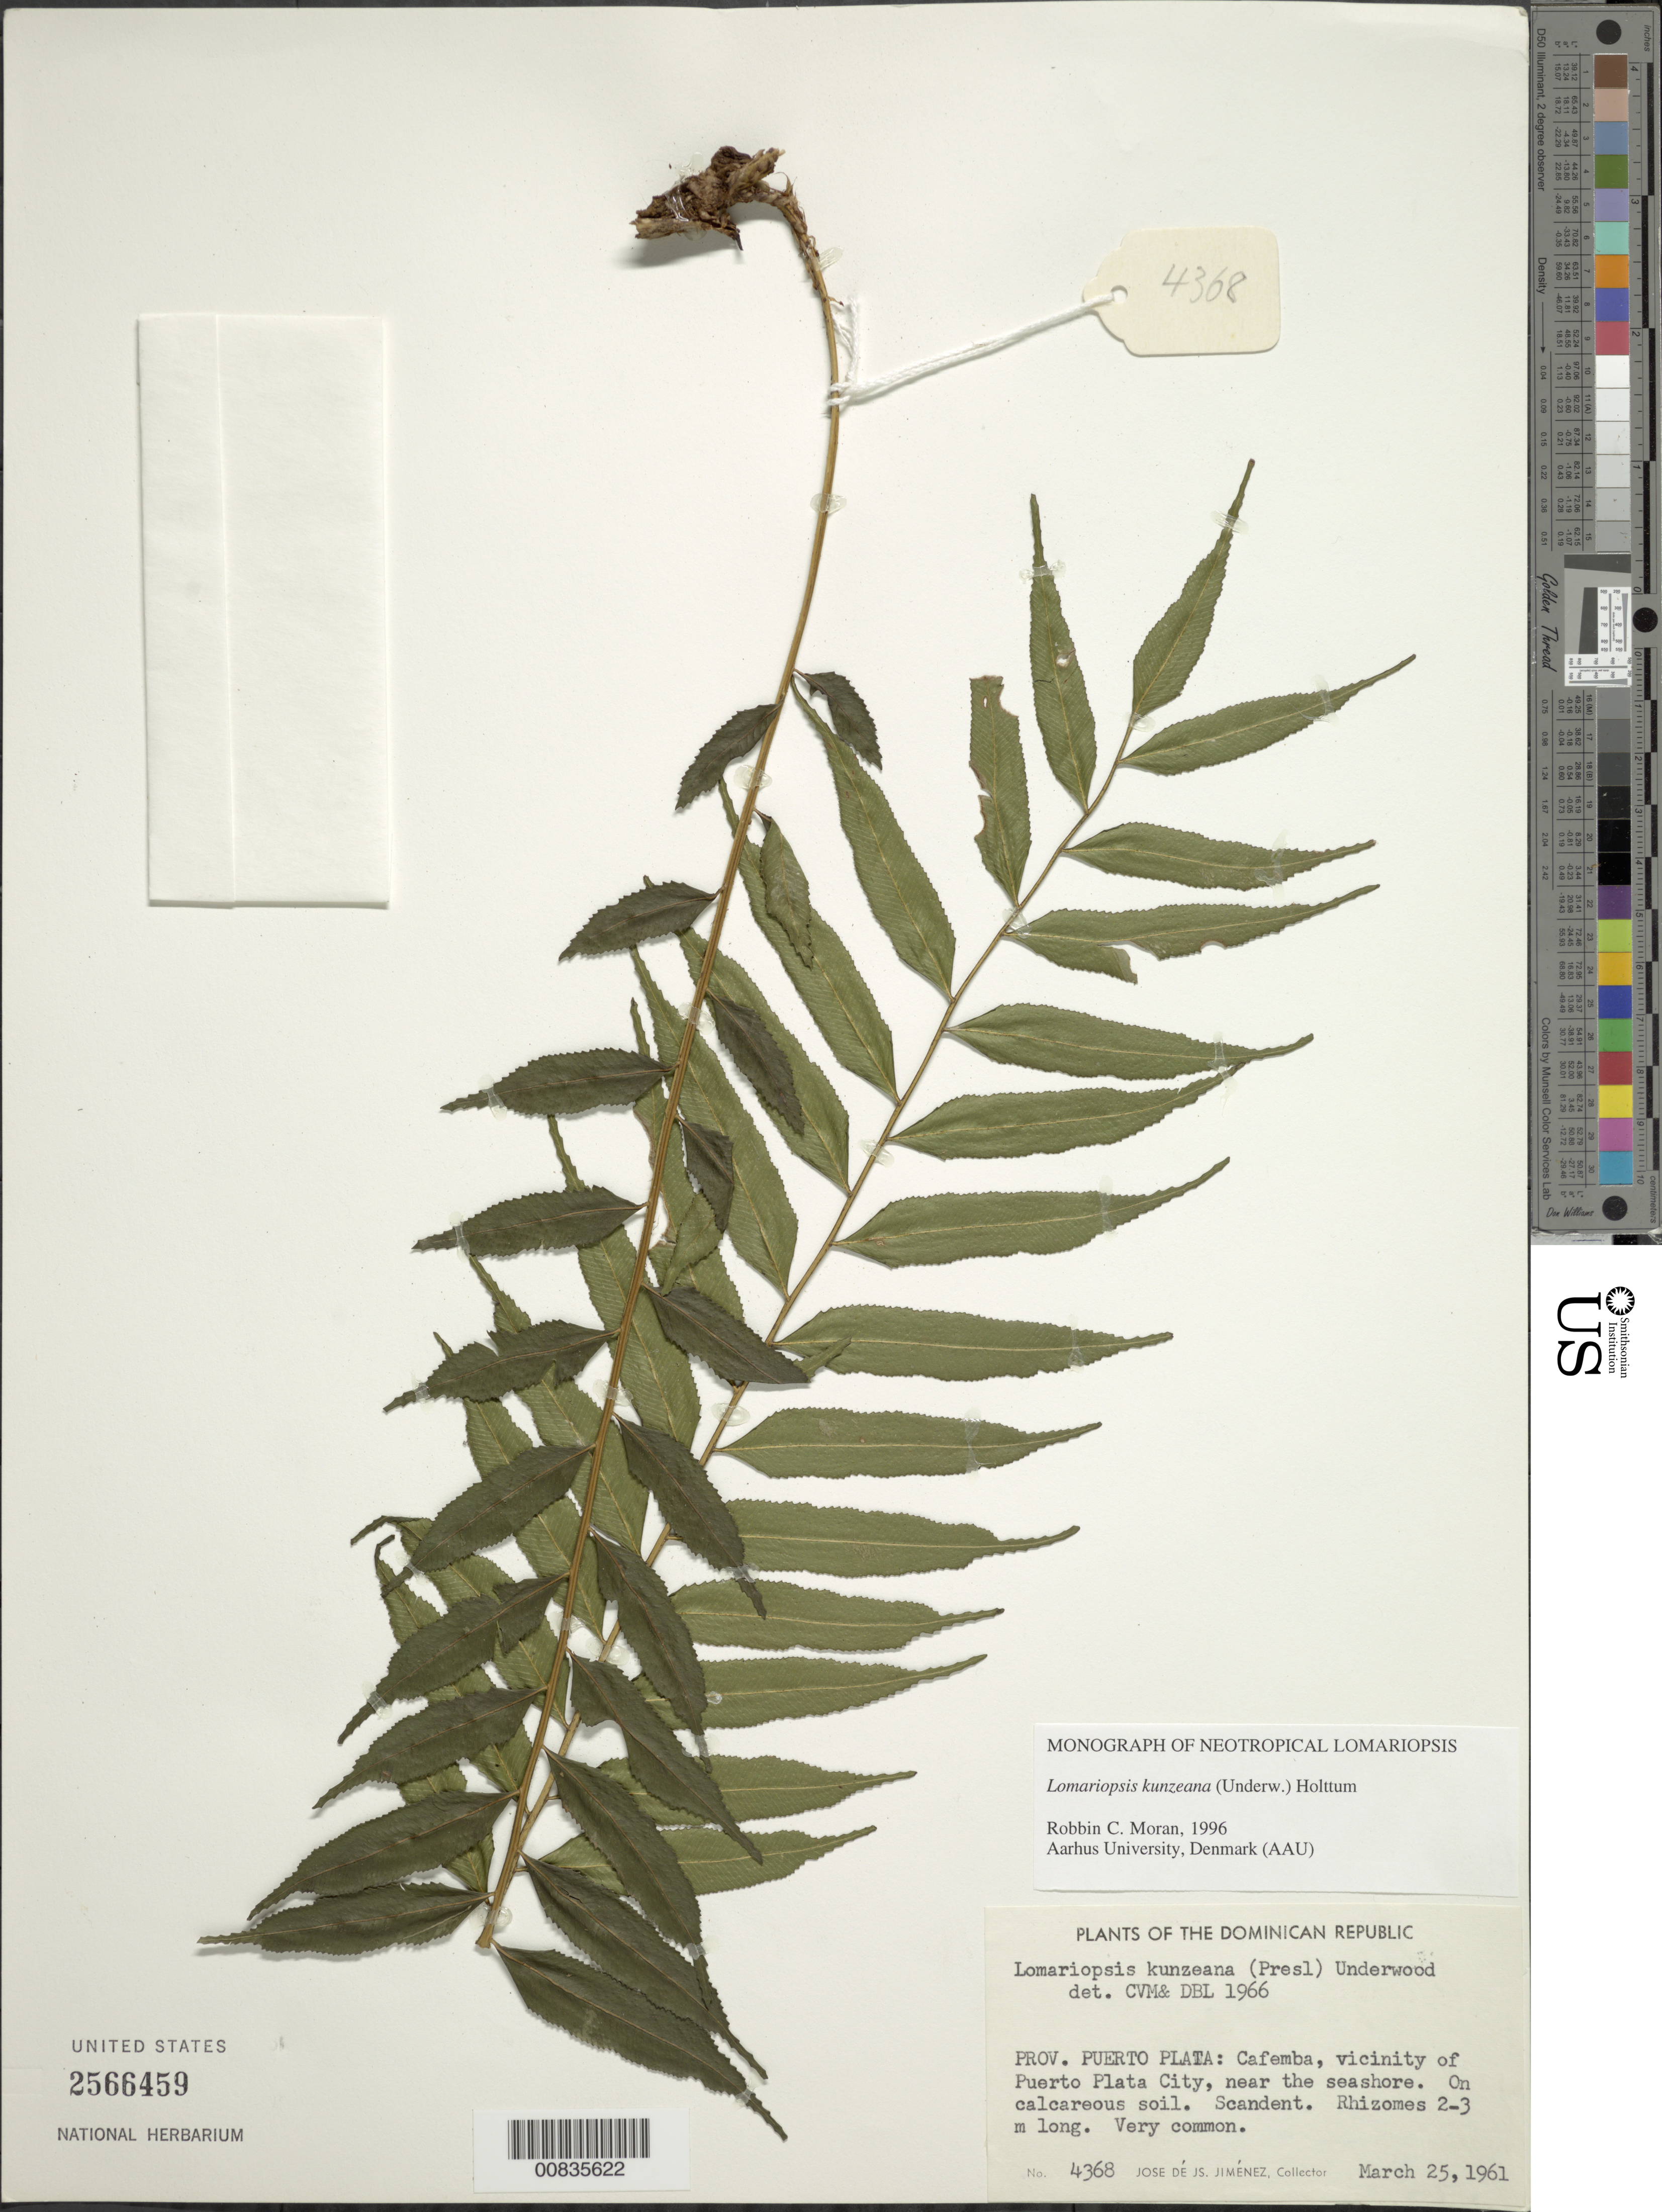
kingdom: Plantae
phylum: Tracheophyta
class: Polypodiopsida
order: Polypodiales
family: Lomariopsidaceae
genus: Lomariopsis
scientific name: Lomariopsis kunzeana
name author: (Underw.) Holttum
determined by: Moran, R. C.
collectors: J. J. Jiménez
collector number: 4368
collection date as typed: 25 Mar 1961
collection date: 1961-03-25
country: Dominican Republic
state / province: Puerto Plata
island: Hispaniola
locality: Cafemba, vicinity of Puerto Plata City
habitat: Near the seashore, on calcareous soil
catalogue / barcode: US 2566459